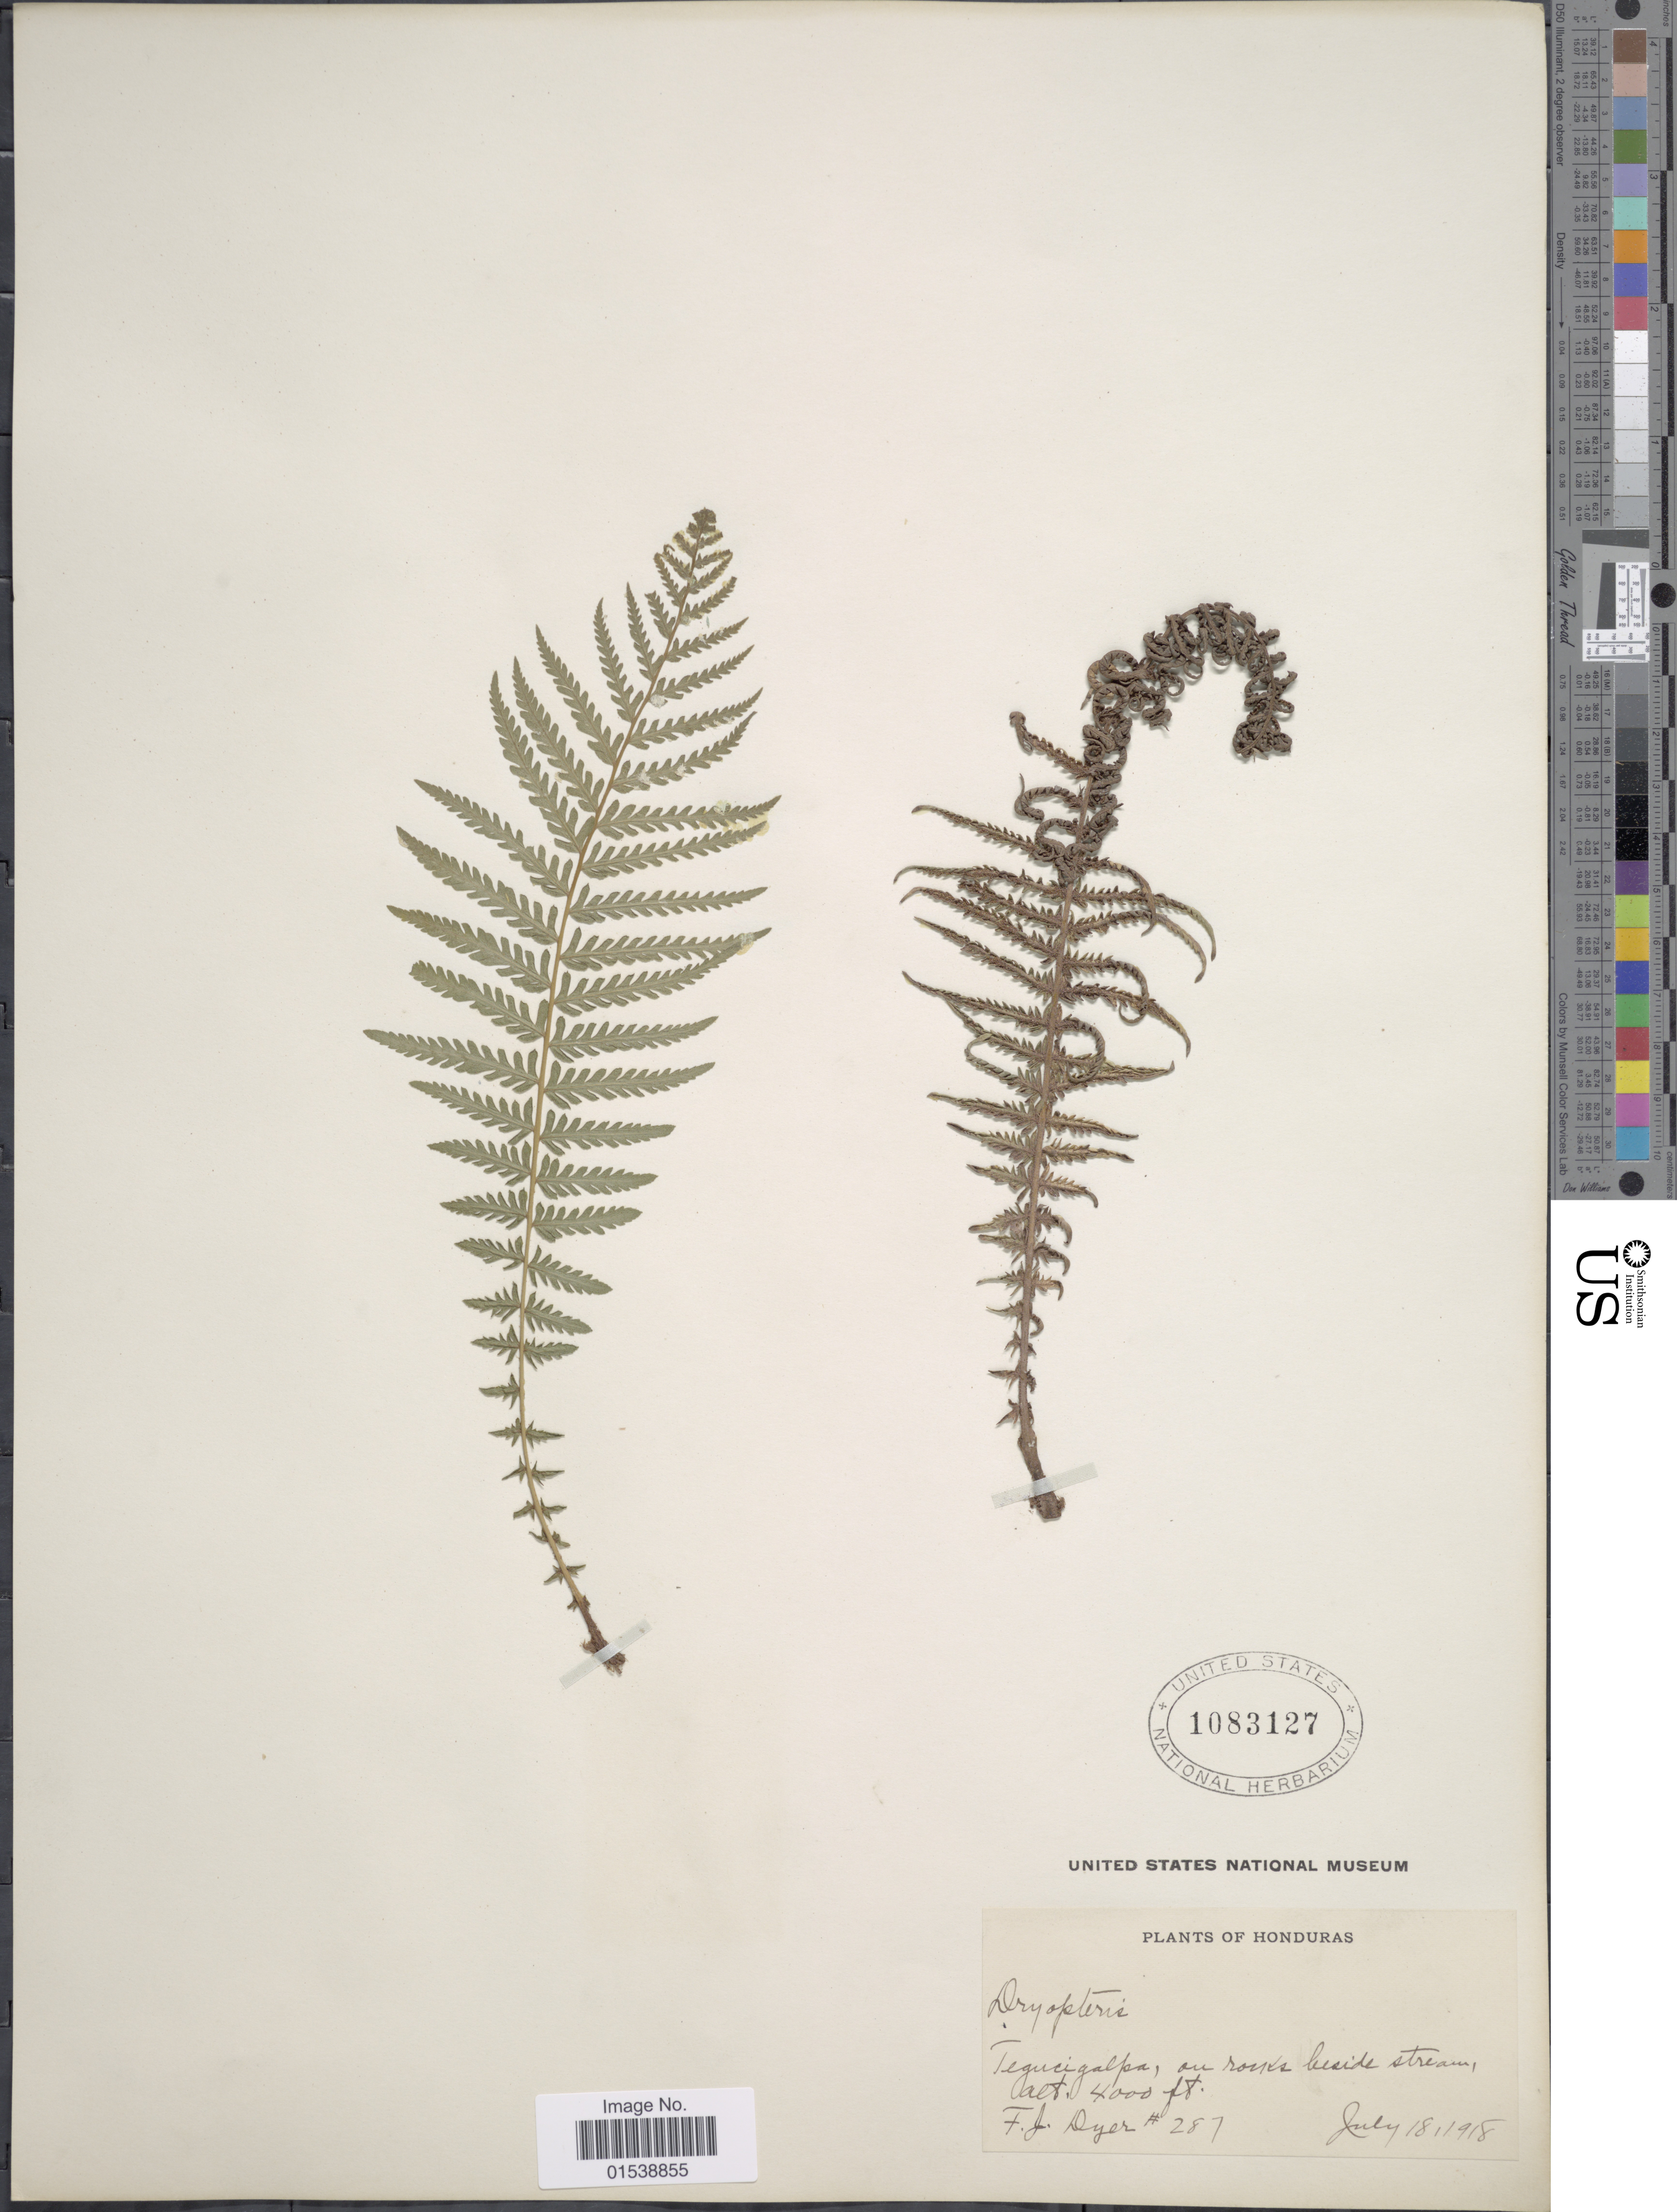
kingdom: Plantae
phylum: Tracheophyta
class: Polypodiopsida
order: Polypodiales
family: Thelypteridaceae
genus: Amauropelta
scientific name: Amauropelta resinifera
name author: (Desv.) Pic. Serm.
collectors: F. J. Dyer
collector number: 287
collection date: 1918-07-18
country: Honduras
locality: Tegucigalpa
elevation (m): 1219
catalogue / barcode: US 1083127